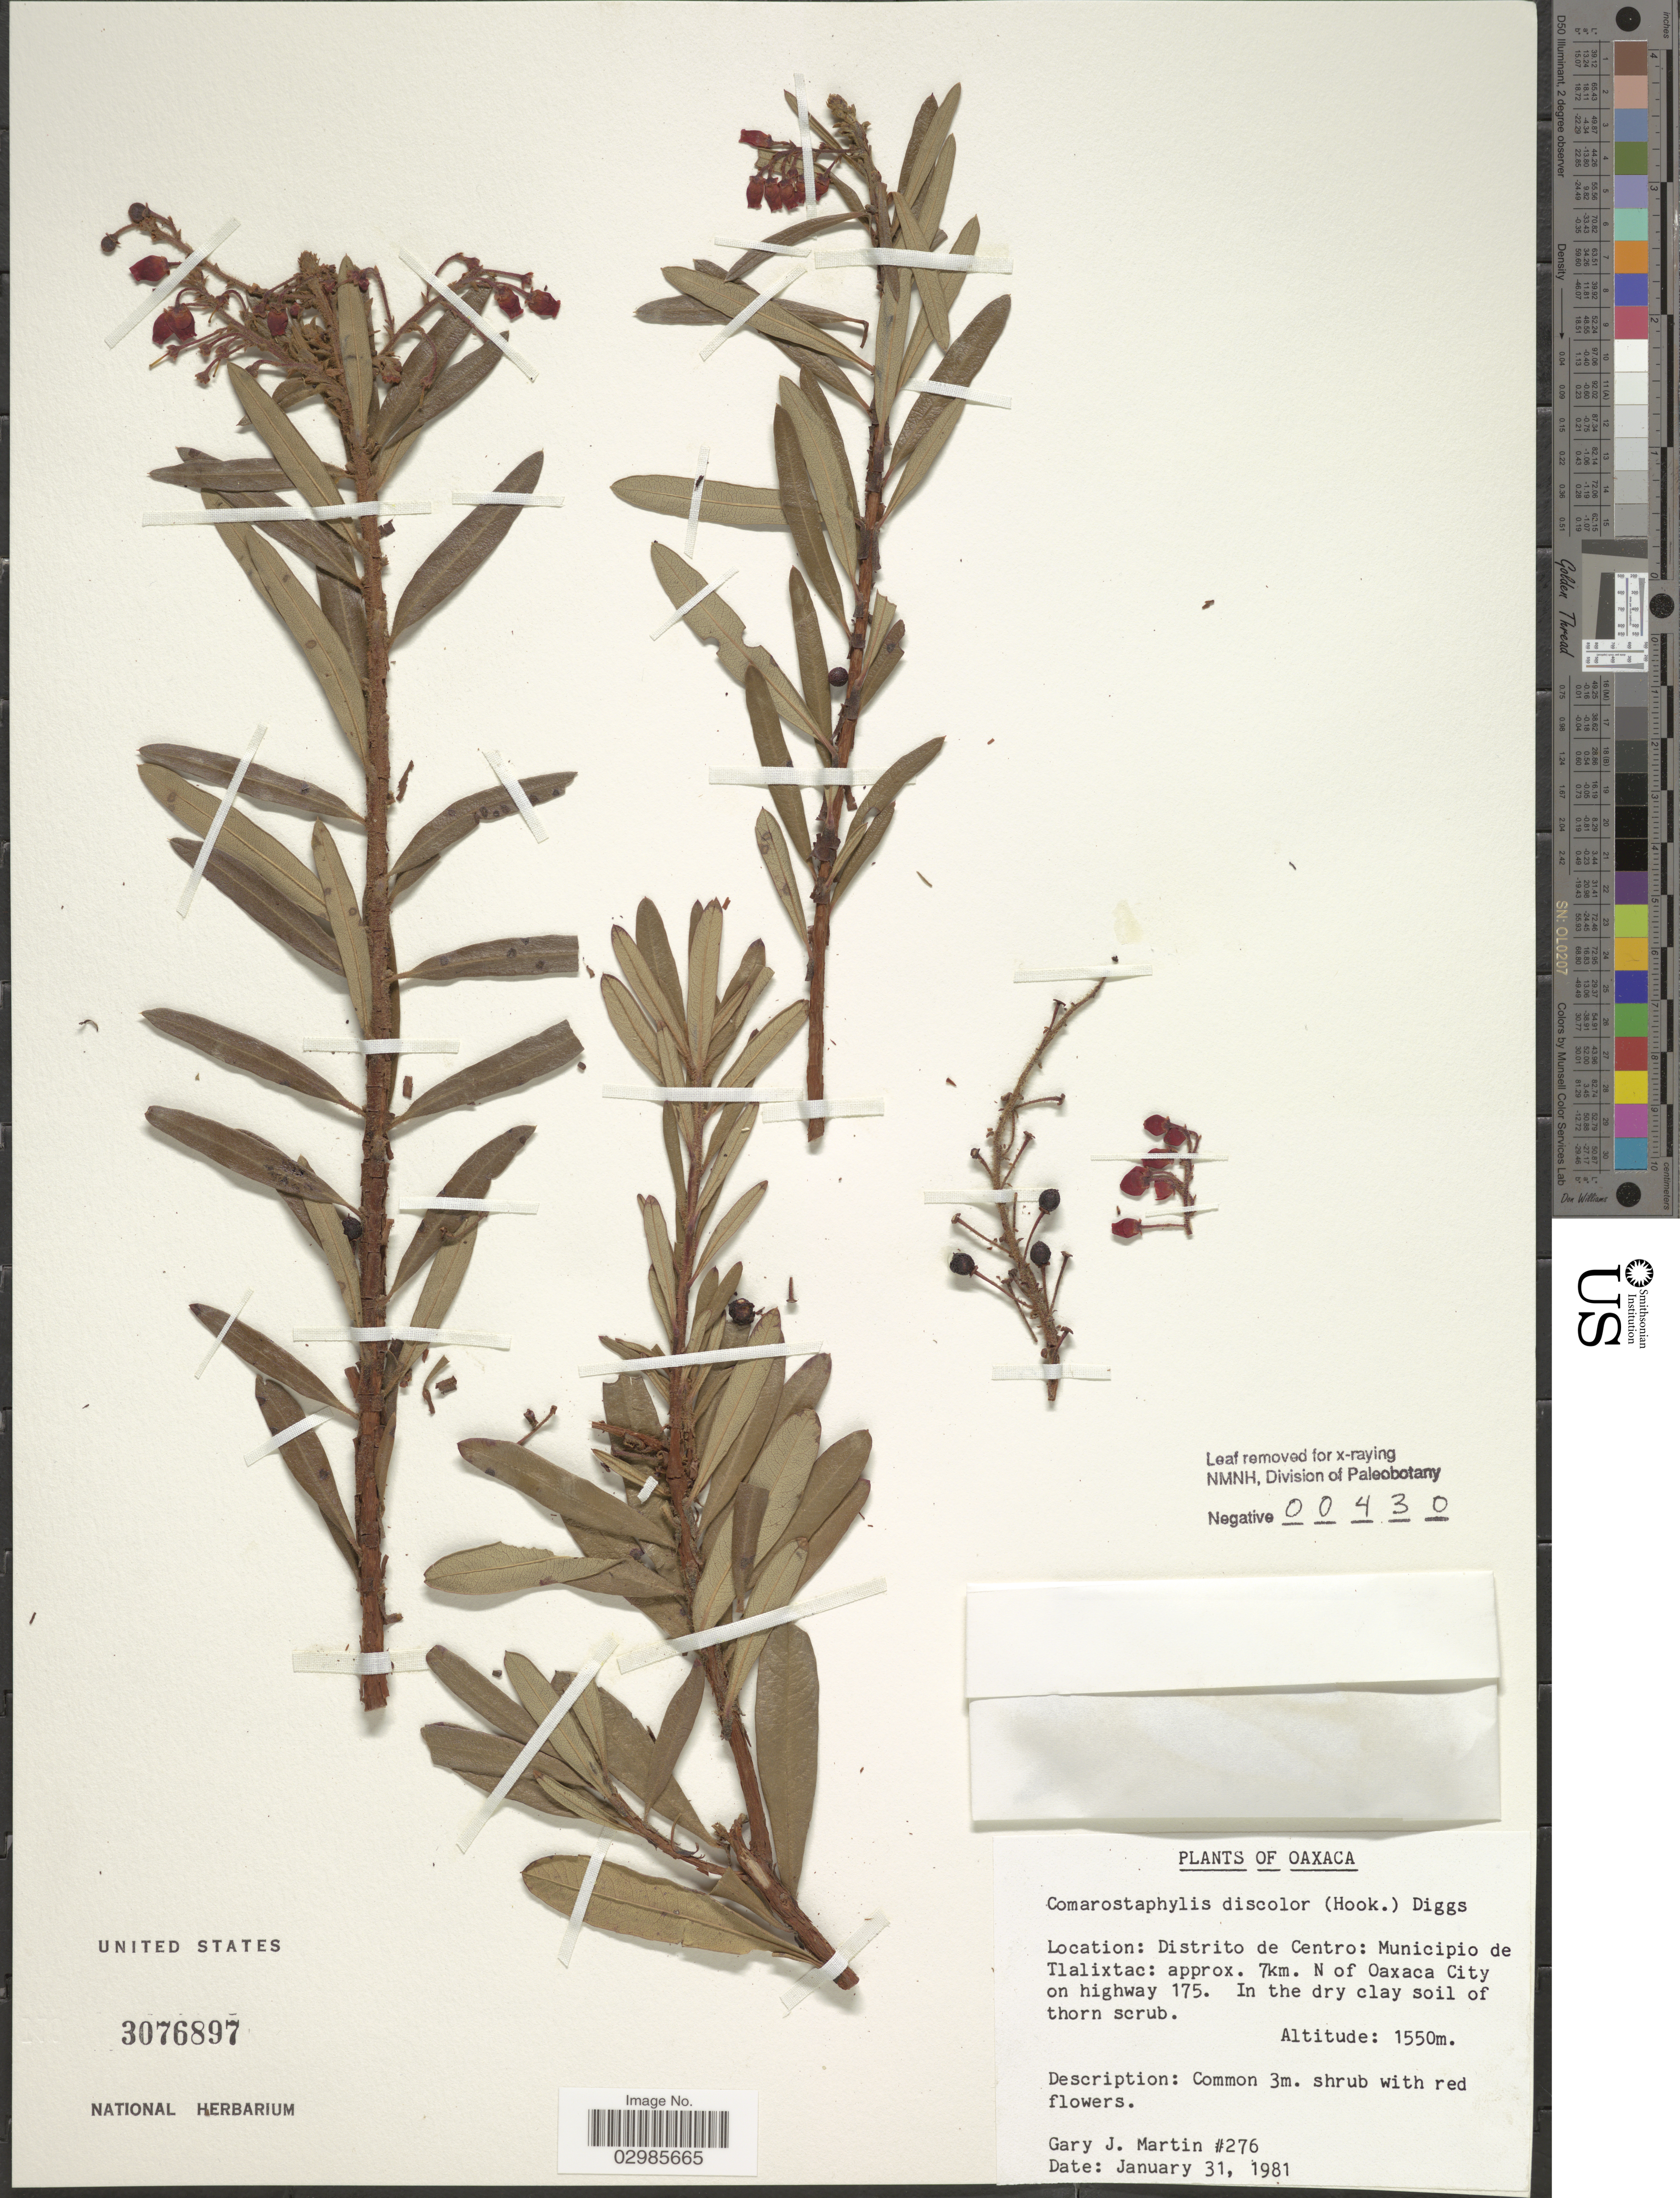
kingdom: Plantae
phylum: Tracheophyta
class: Magnoliopsida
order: Ericales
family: Ericaceae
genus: Comarostaphylis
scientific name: Comarostaphylis discolor subsp. discolor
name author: (Hook.) Diggs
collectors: G. J. Martin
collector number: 276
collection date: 1981-01-31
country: Mexico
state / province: Oaxaca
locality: Distrito de Centro: Municipio de Tlalixtac: approx. 7km. N of Oaxaca City on highway 175.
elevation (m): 1550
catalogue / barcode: US 3076897